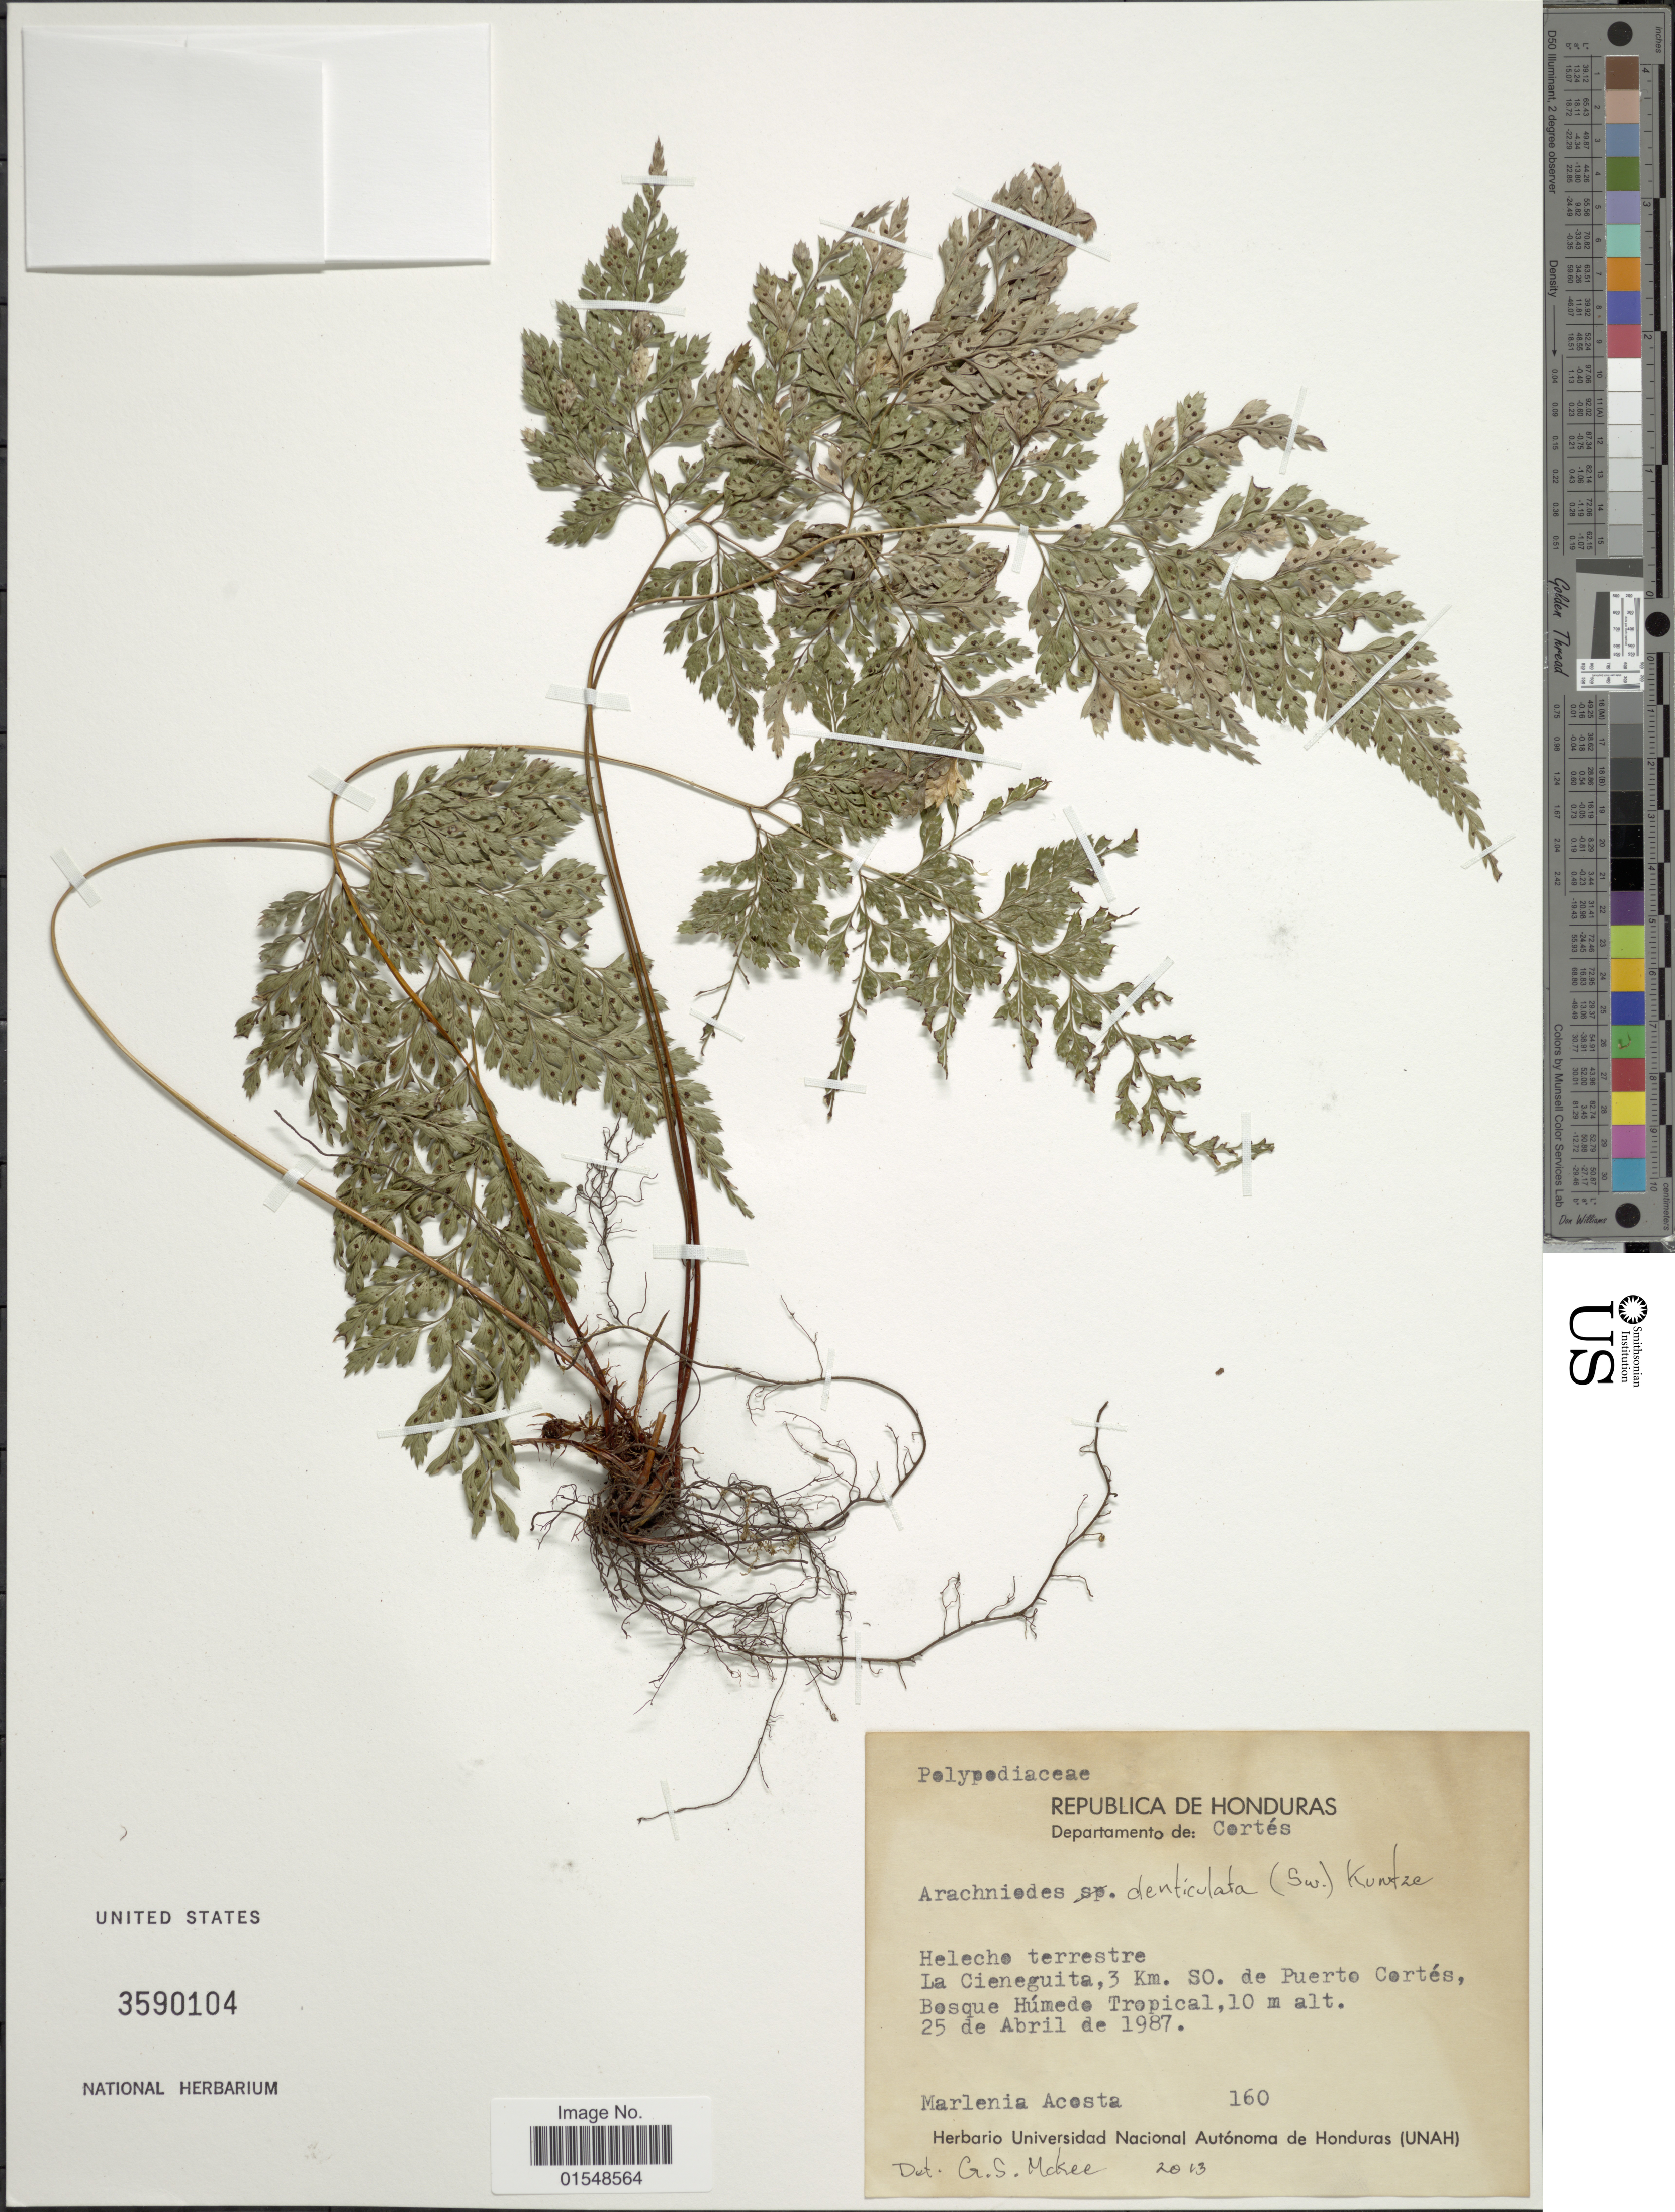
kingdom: Plantae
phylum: Tracheophyta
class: Polypodiopsida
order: Polypodiales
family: Dryopteridaceae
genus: Arachniodes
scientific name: Arachniodes denticulata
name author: (Sw.) Ching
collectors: M. Acosta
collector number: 160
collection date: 1987-04-25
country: Honduras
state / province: Cortés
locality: La Cieneguita, 3 km. SO. de Puerto Cortés, Bosque Húmede Tropical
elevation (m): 10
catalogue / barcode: US 3590104